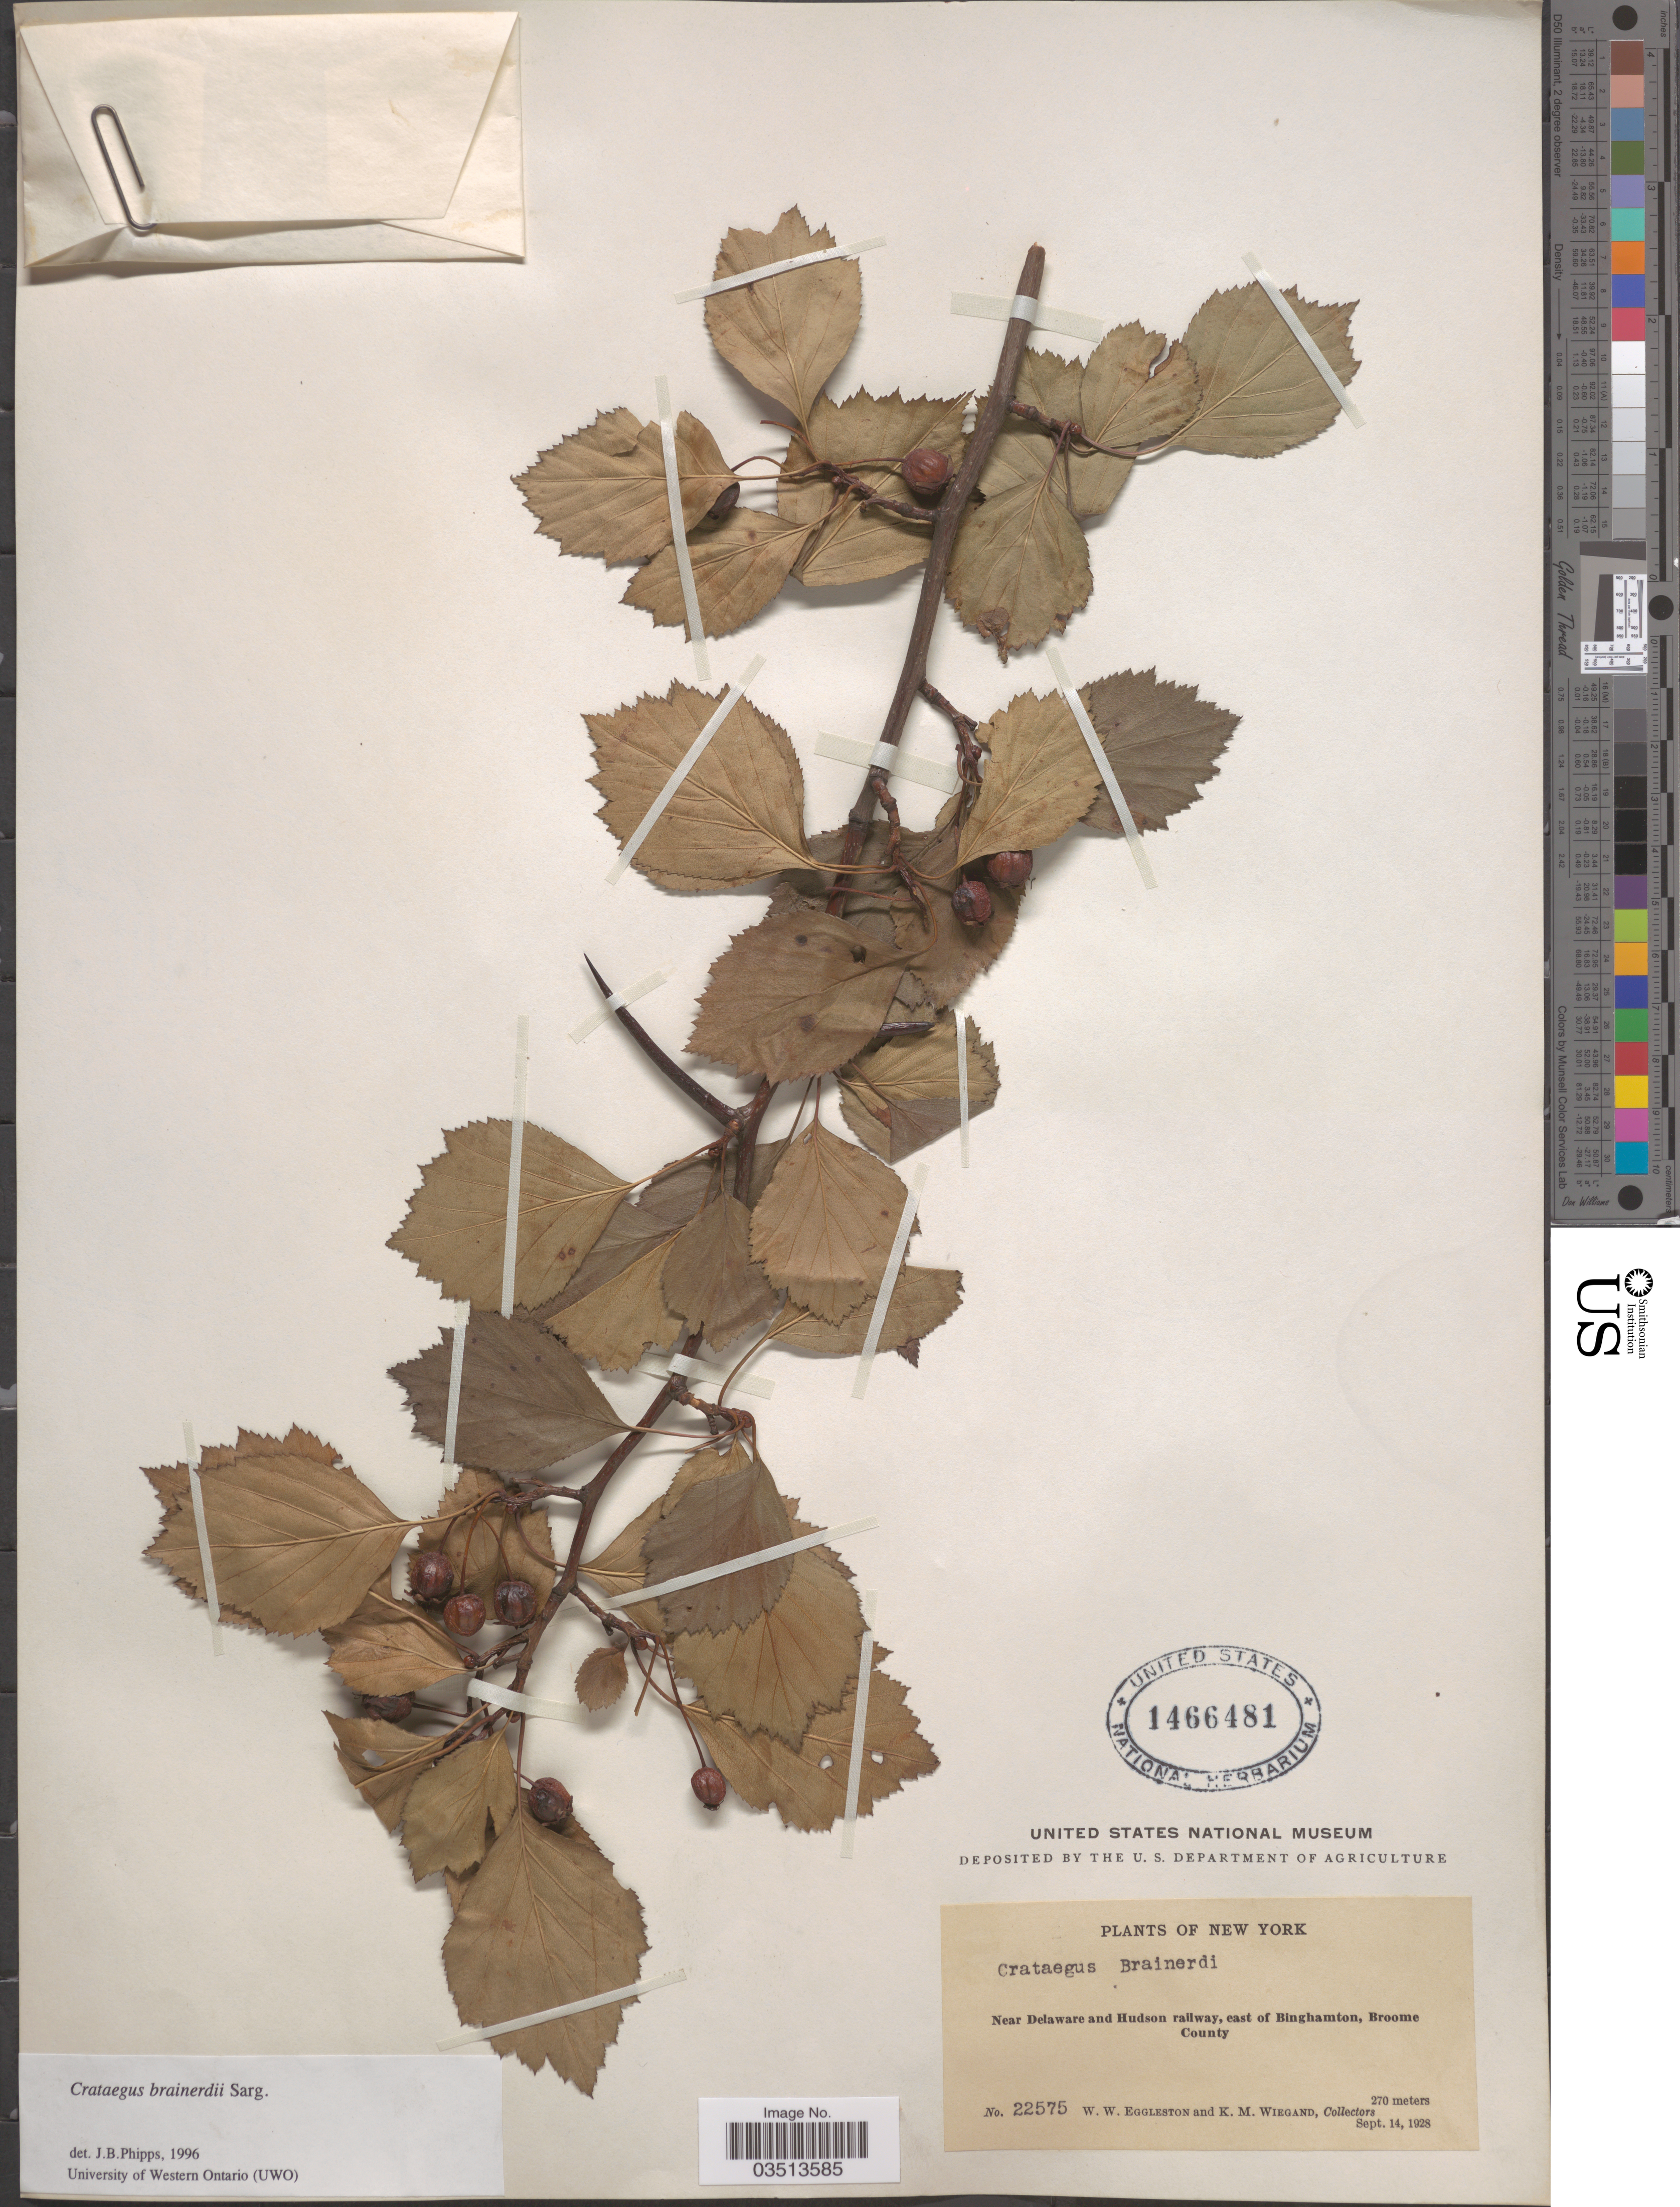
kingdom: Plantae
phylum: Tracheophyta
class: Magnoliopsida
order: Rosales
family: Rosaceae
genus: Crataegus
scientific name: Crataegus brainerdii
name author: Sarg.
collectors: W. W. Eggleston & K. M. Wiegand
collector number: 22575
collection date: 1928-09-14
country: United States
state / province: New York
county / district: Broome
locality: Near Delaware and Hudson railway, east of Binghamton, Broome County.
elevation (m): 270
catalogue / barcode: US 1466481